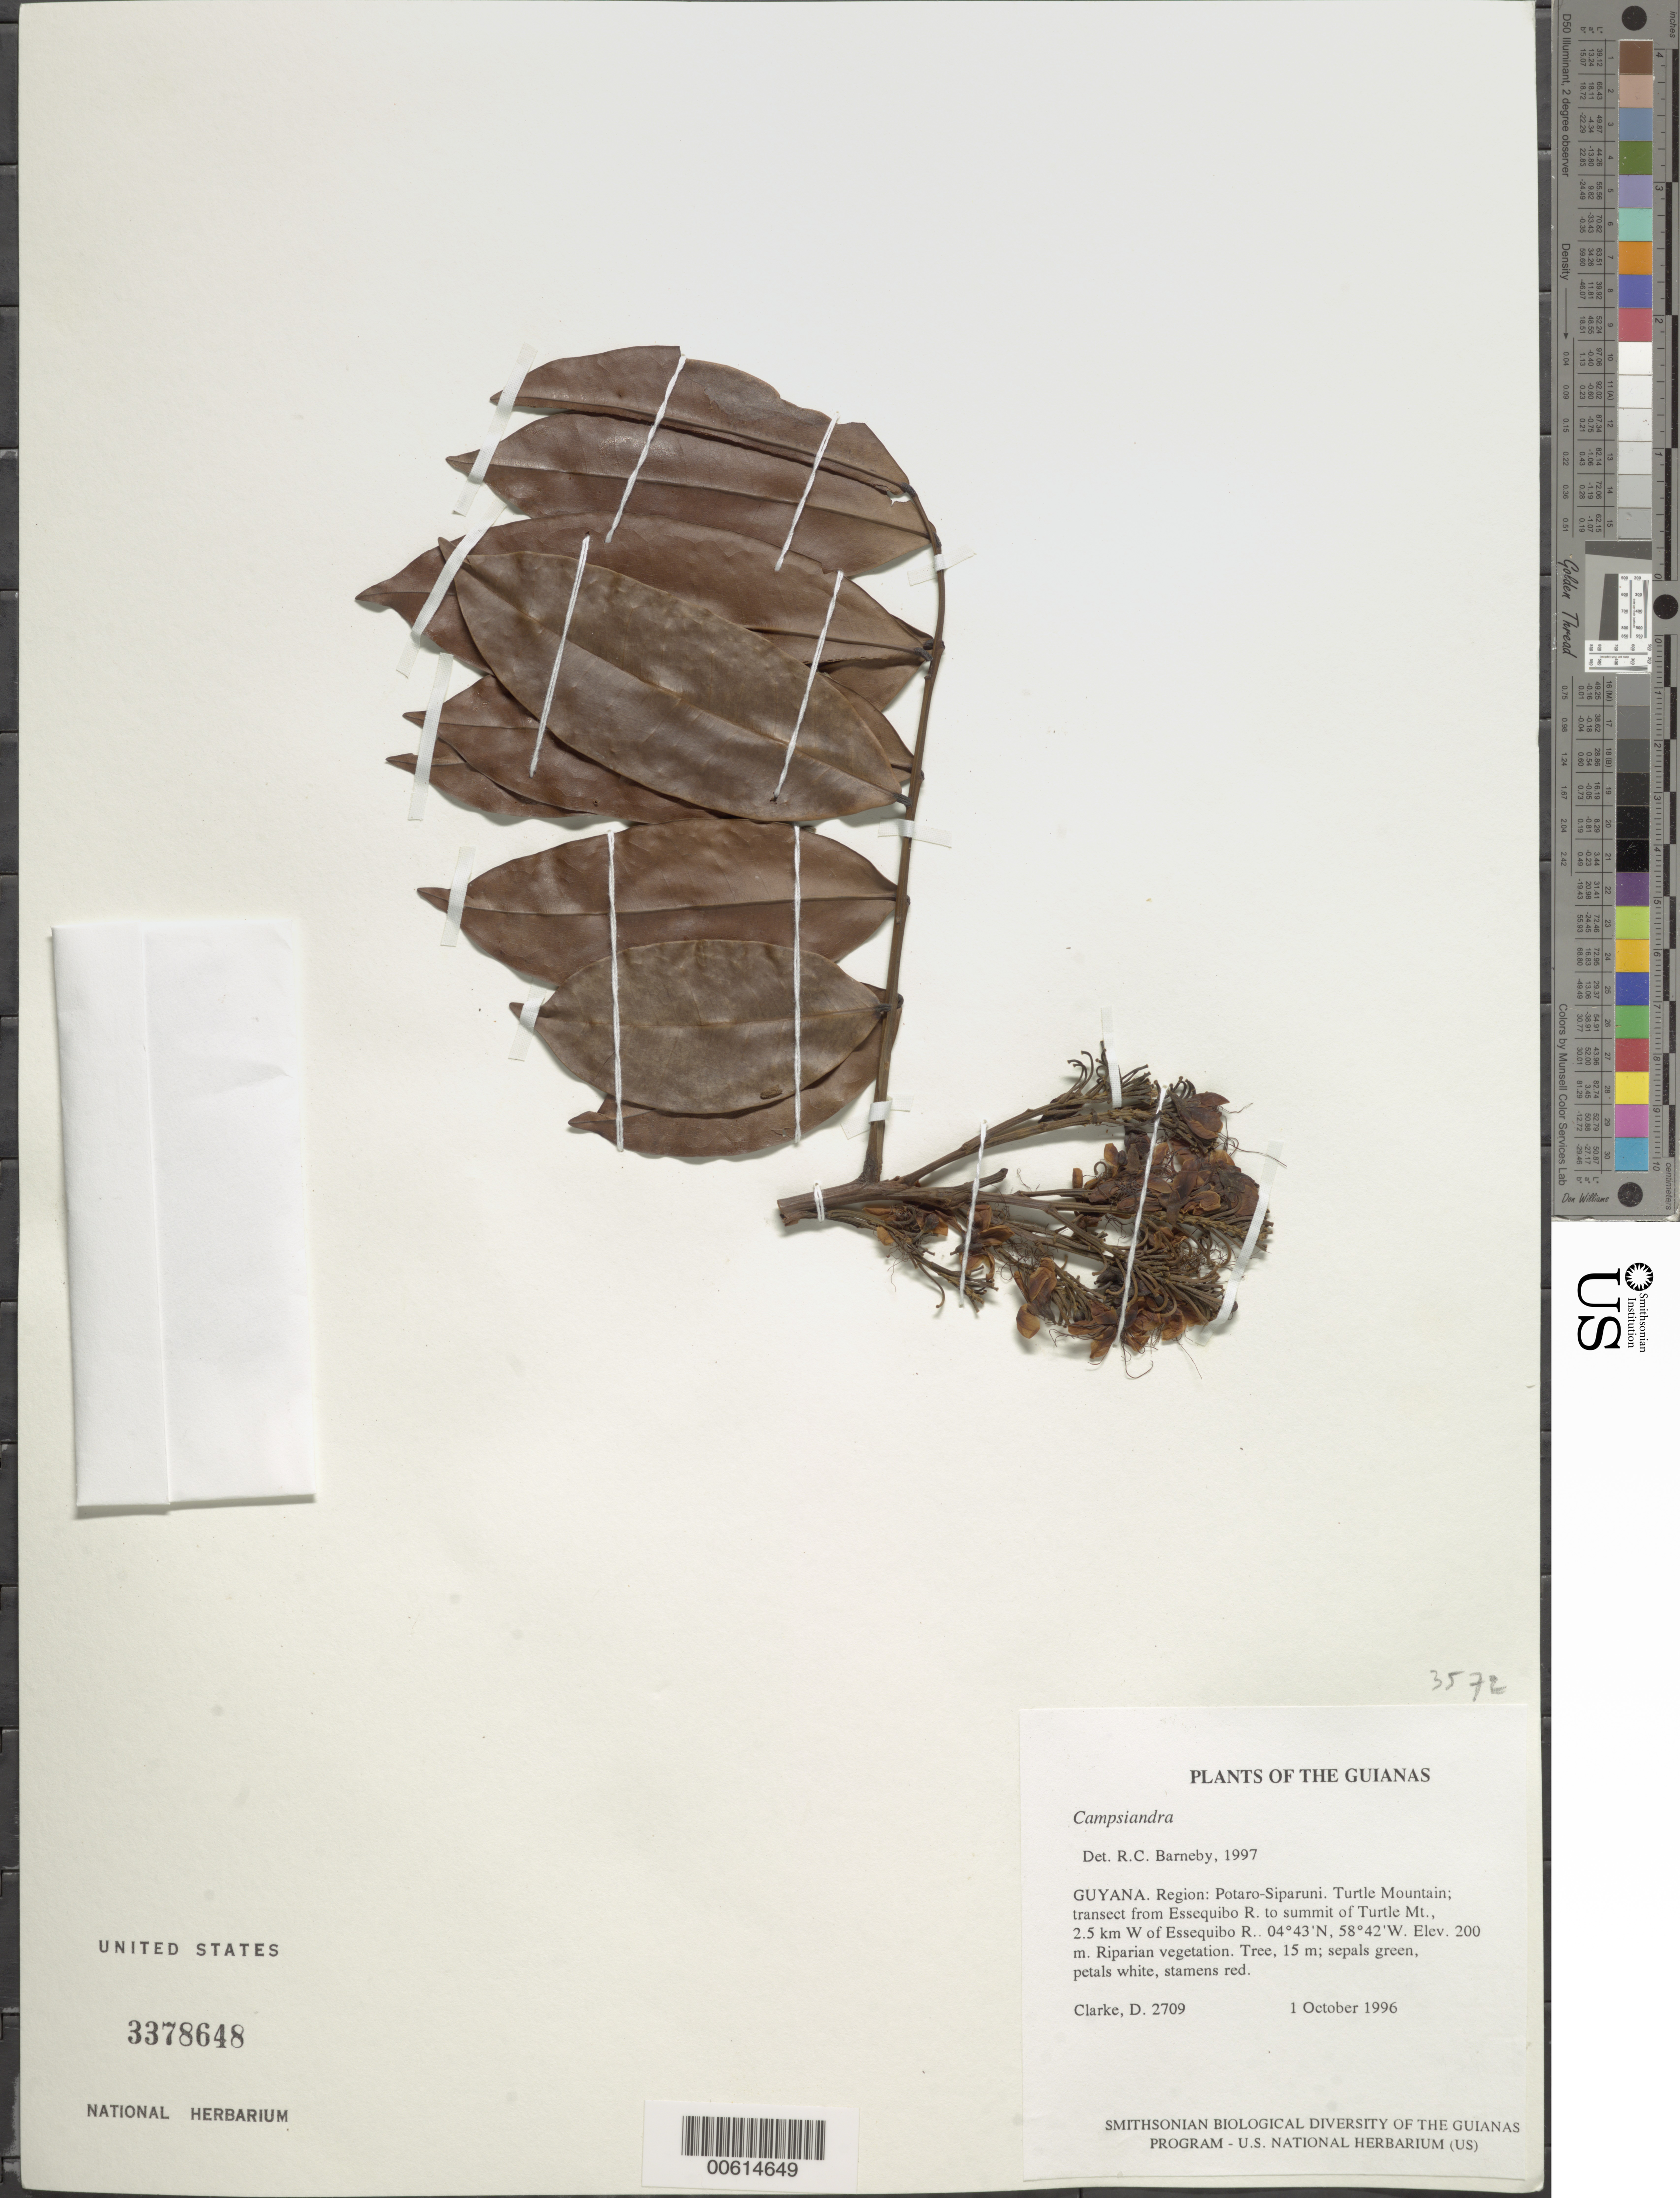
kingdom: Plantae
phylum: Tracheophyta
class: Magnoliopsida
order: Fabales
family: Fabaceae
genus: Campsiandra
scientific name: Campsiandra sp.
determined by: Barneby, Rupert C., (NY)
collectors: H. D. Clarke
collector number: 2709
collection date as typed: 1 October 1996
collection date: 1996-10-01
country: Guyana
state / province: Potaro-Siparuni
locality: Iwokrama Rainforest Reserve; transect: Essequibo R. - summit of Turtle Mt., 2.5km W. of Essequibo R.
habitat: Riparian vegetation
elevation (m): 200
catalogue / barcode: US 3378648